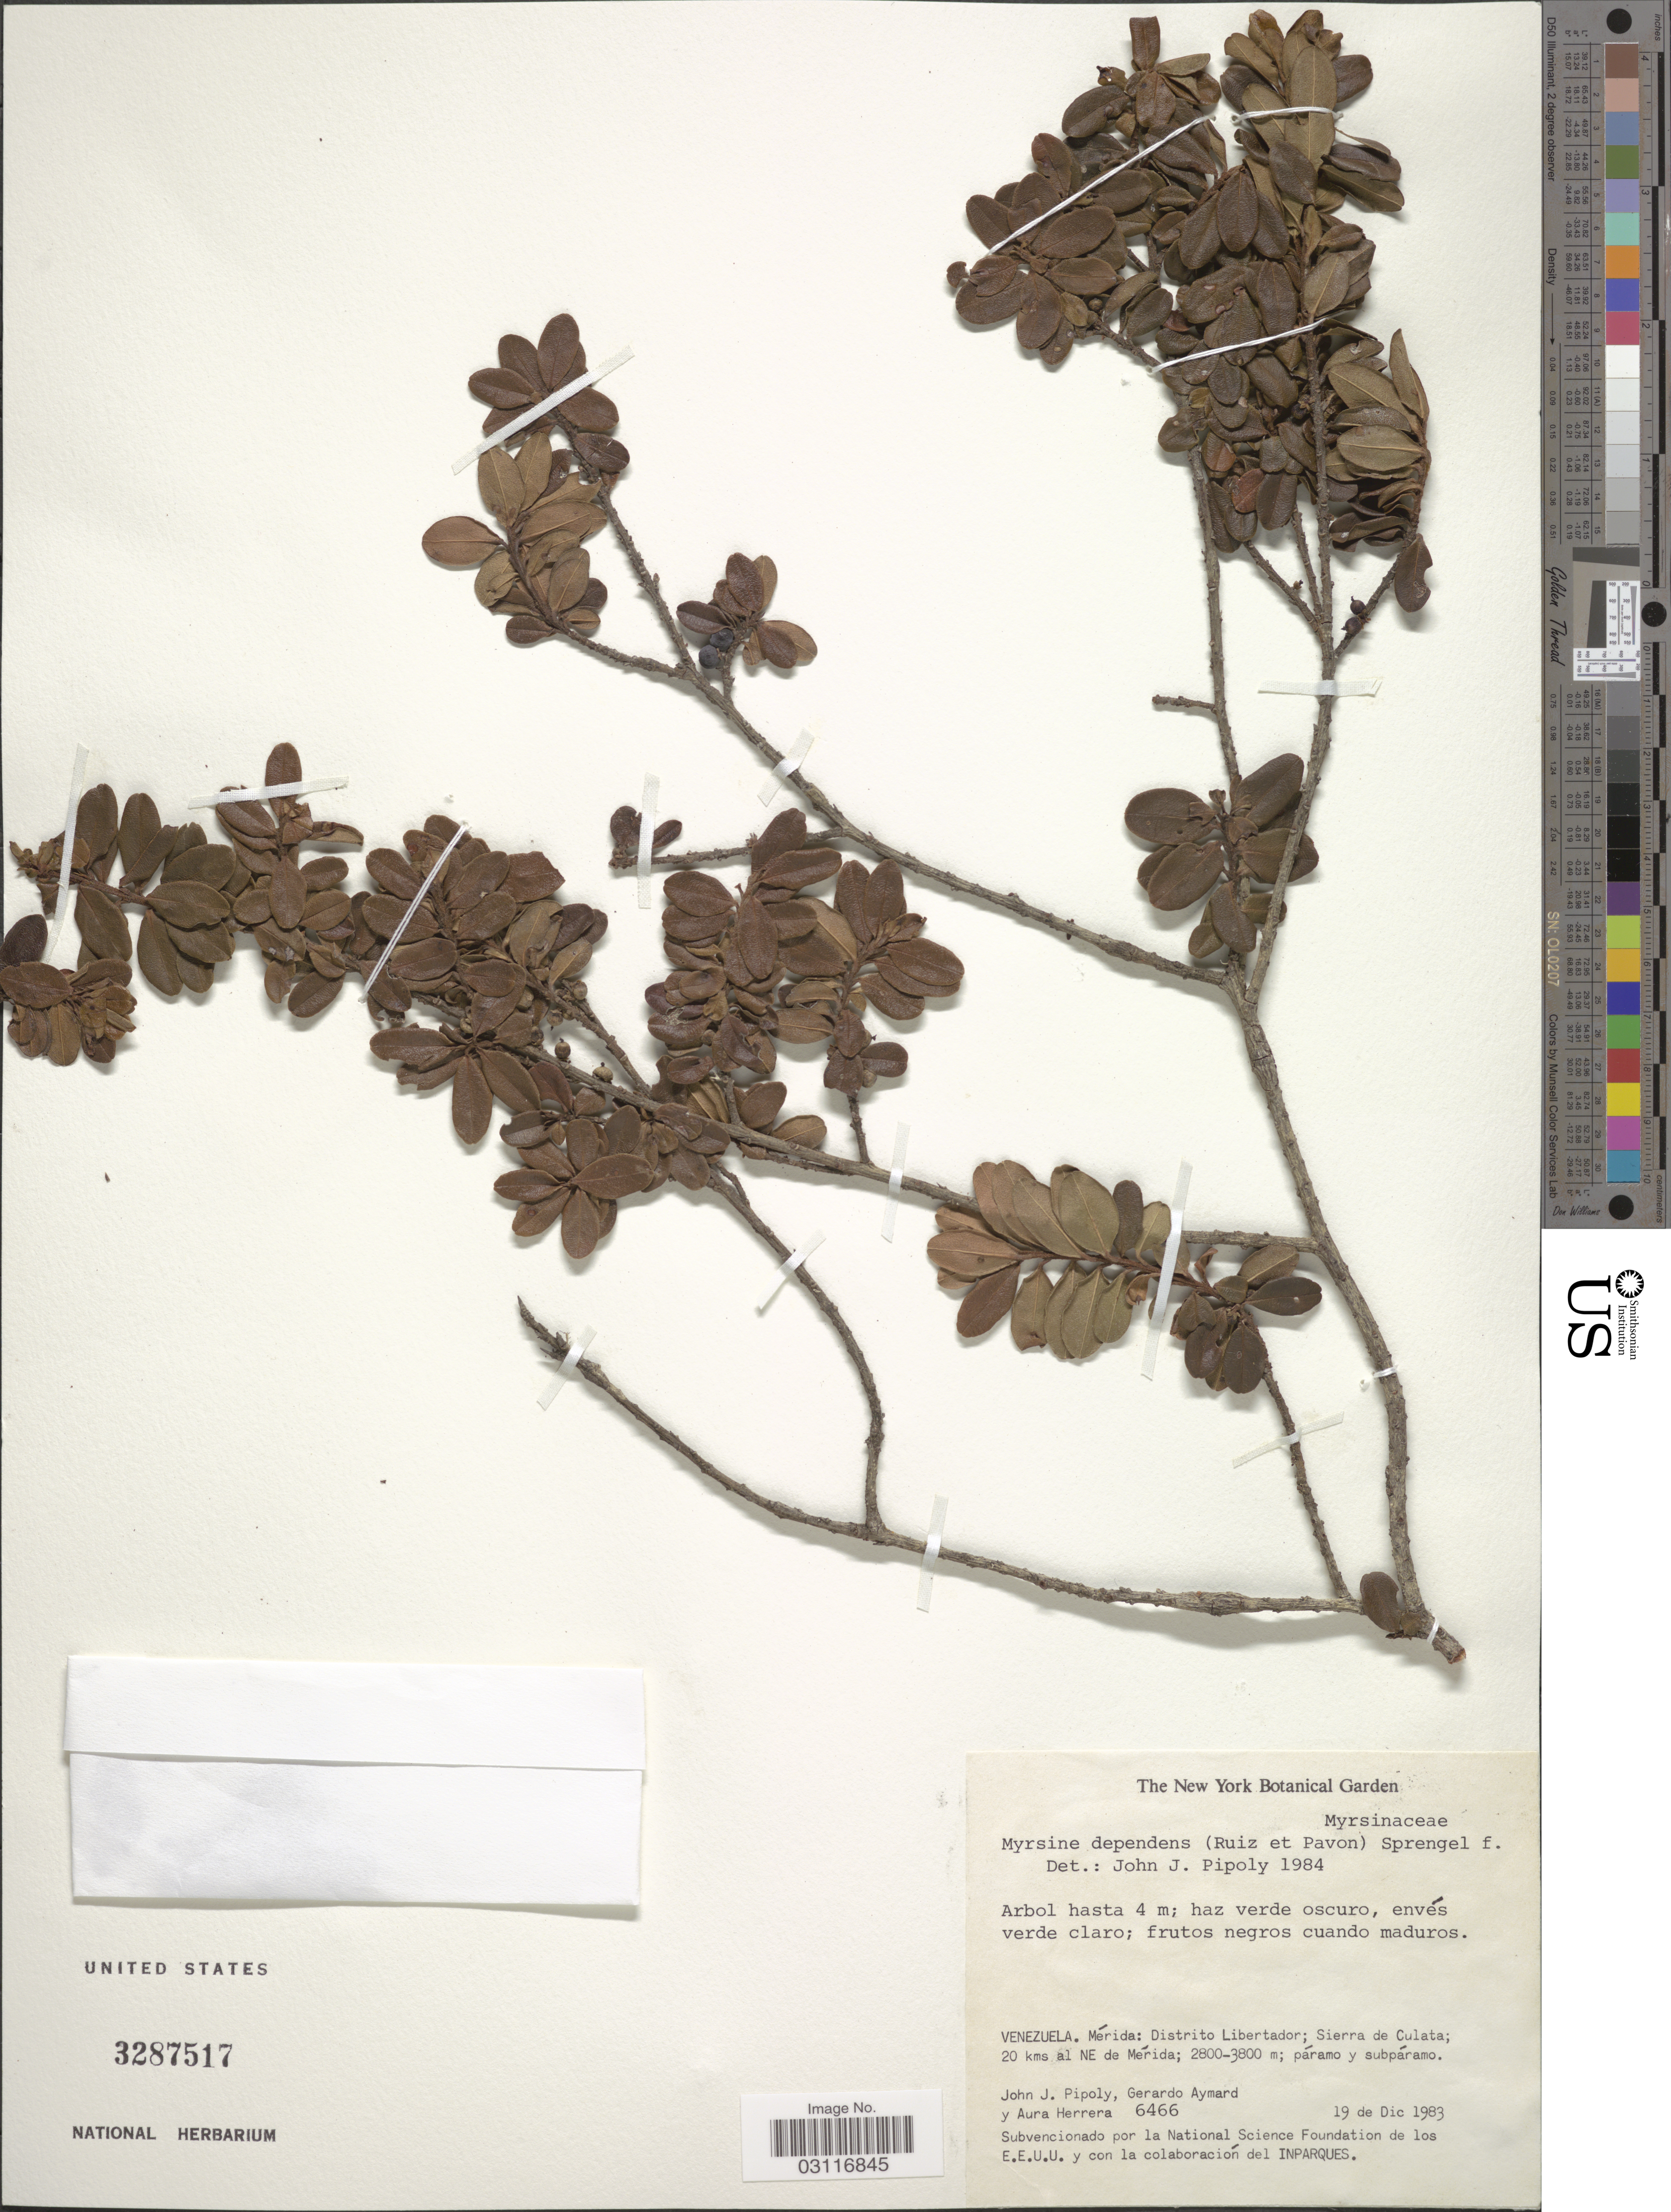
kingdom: Plantae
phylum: Tracheophyta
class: Magnoliopsida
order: Ericales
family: Primulaceae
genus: Myrsine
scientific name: Myrsine dependens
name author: (Ruiz & Pav.) Spreng.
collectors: J. J. Pipoly, G. A. Aymard & A. Herrera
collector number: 6466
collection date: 1983-12-19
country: Venezuela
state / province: Mérida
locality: Distrito Libertador; Sierra de Culata; 20 kms al NE de Mérida.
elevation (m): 2800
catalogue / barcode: US 3287517